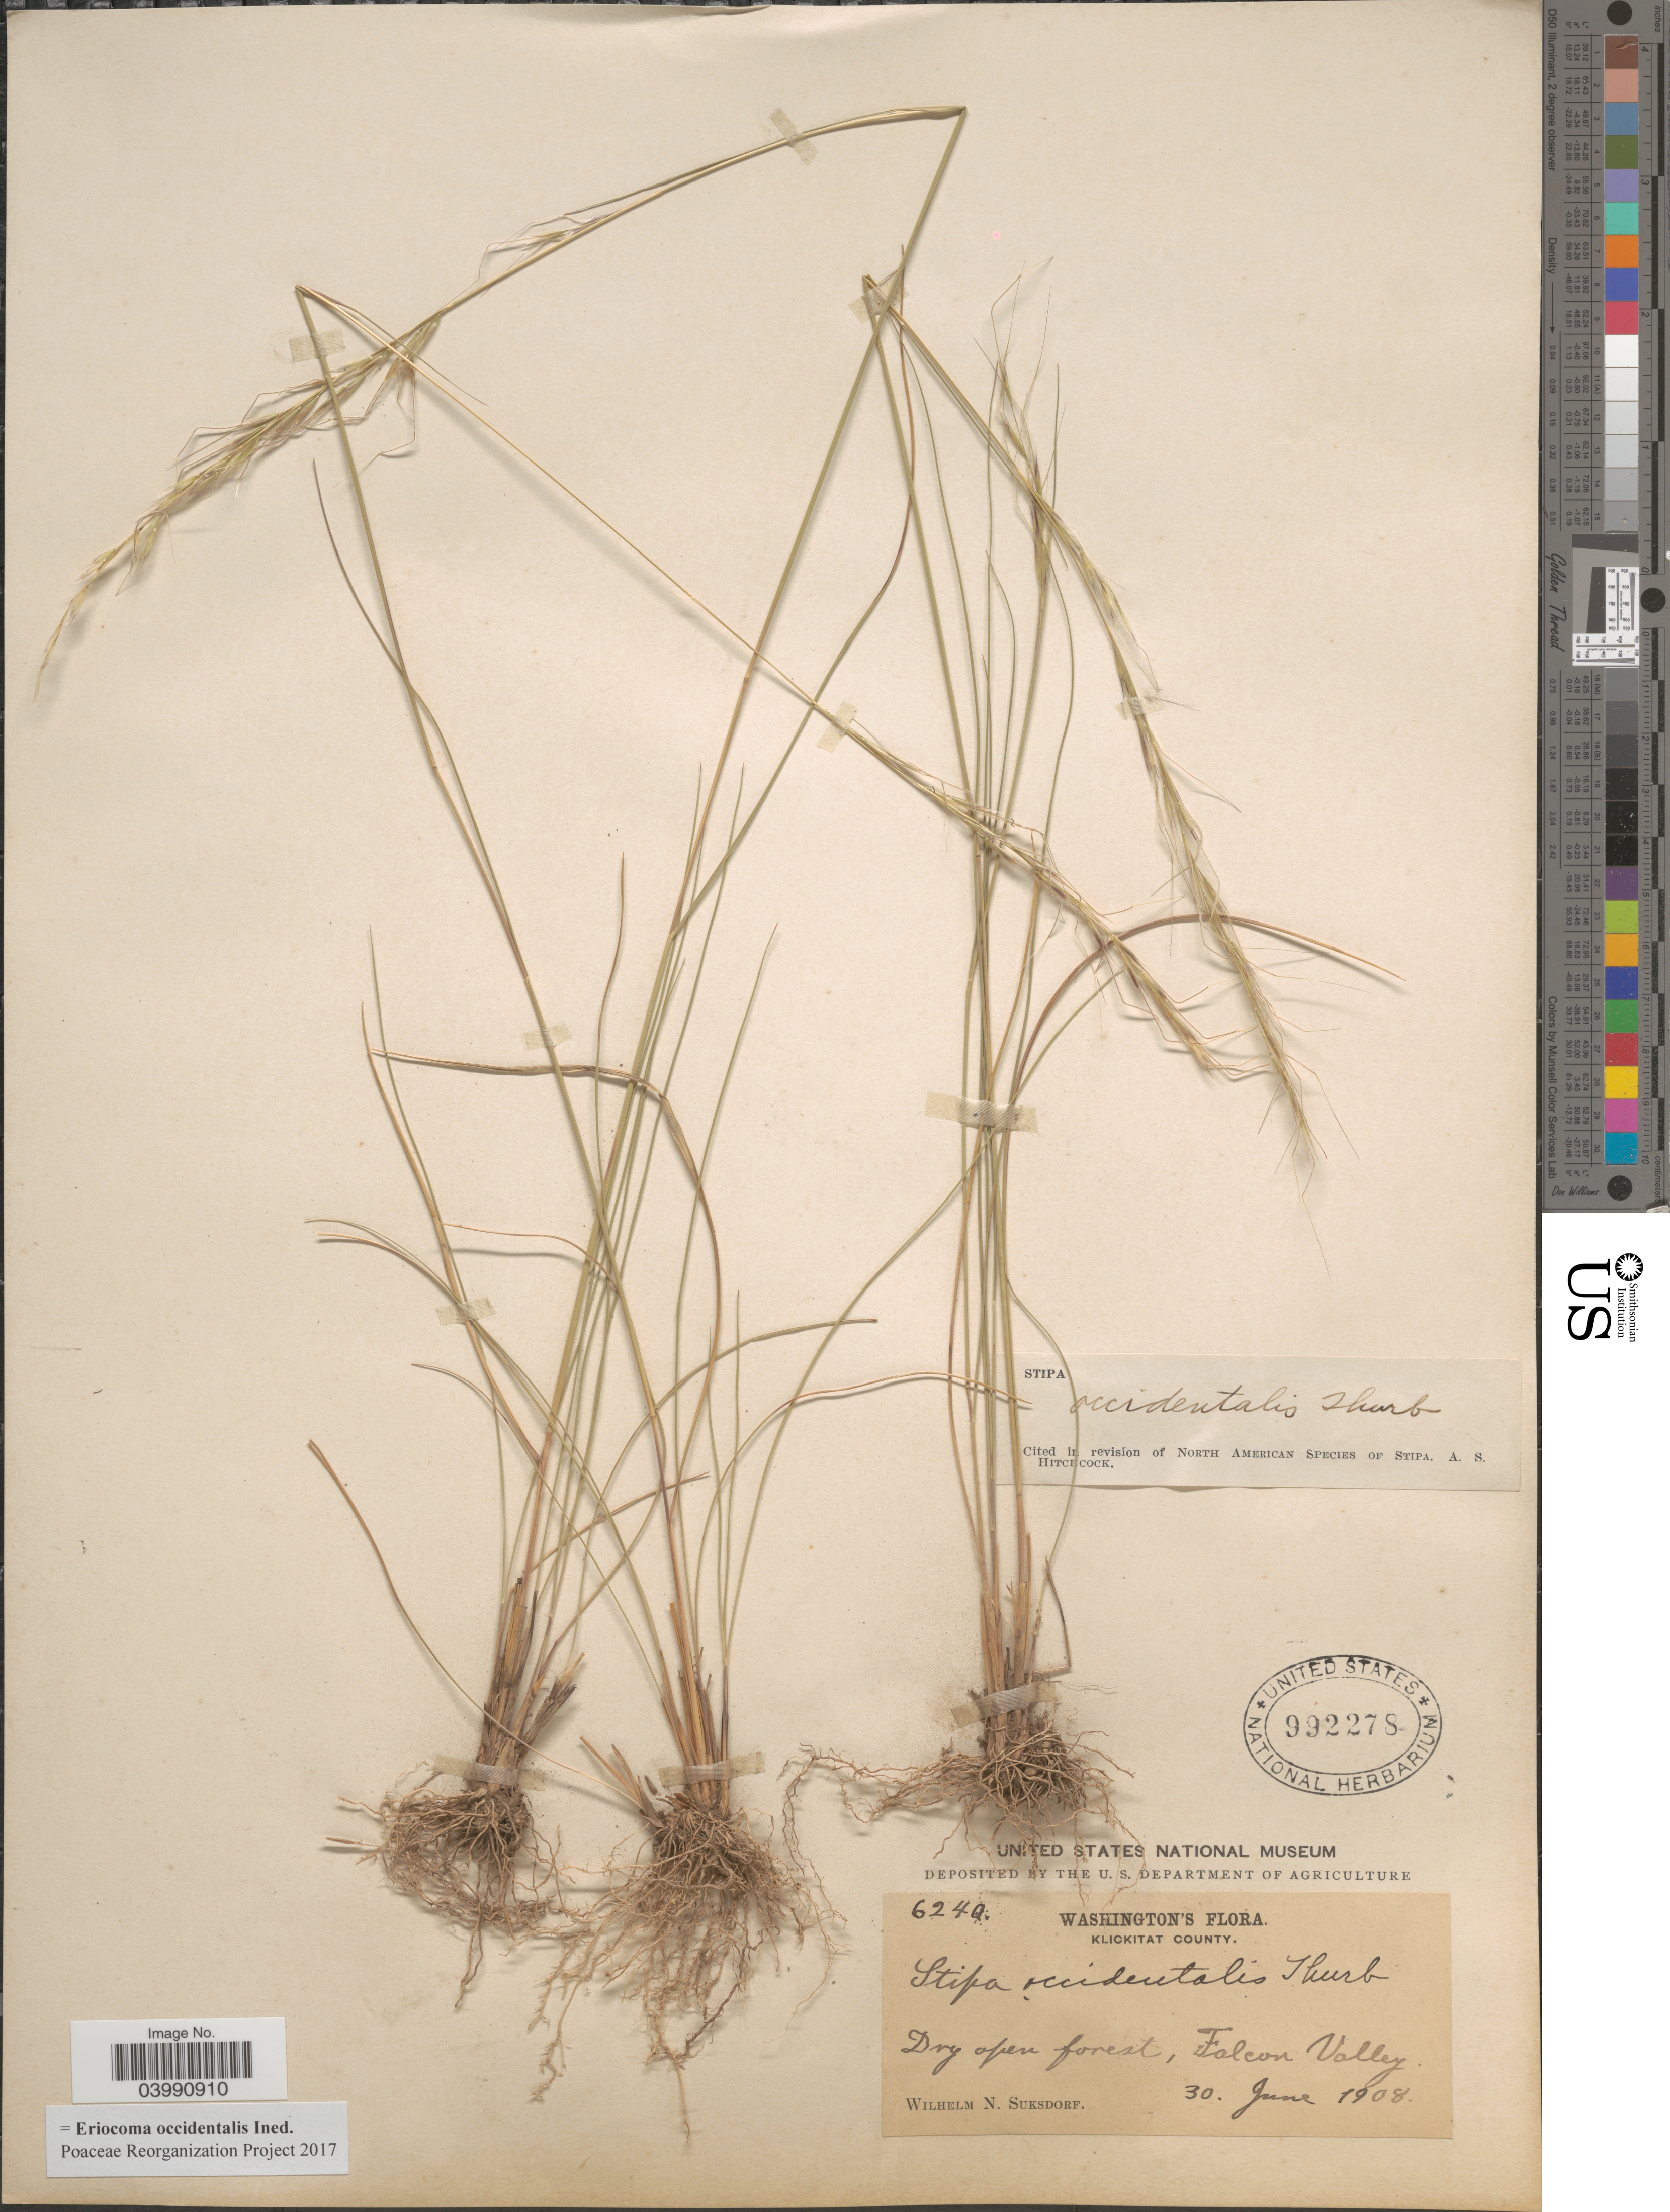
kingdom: Plantae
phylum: Tracheophyta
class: Liliopsida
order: Poales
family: Poaceae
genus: Eriocoma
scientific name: Eriocoma occidentalis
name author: (Thurb. ex S. Watson) Romasch.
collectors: W. N. Suksdorf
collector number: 6240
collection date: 1908-06-30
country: United States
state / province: Washington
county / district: Klickitat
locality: Klickitat County. Dry open forest, Falcon Valley.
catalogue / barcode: US 992278